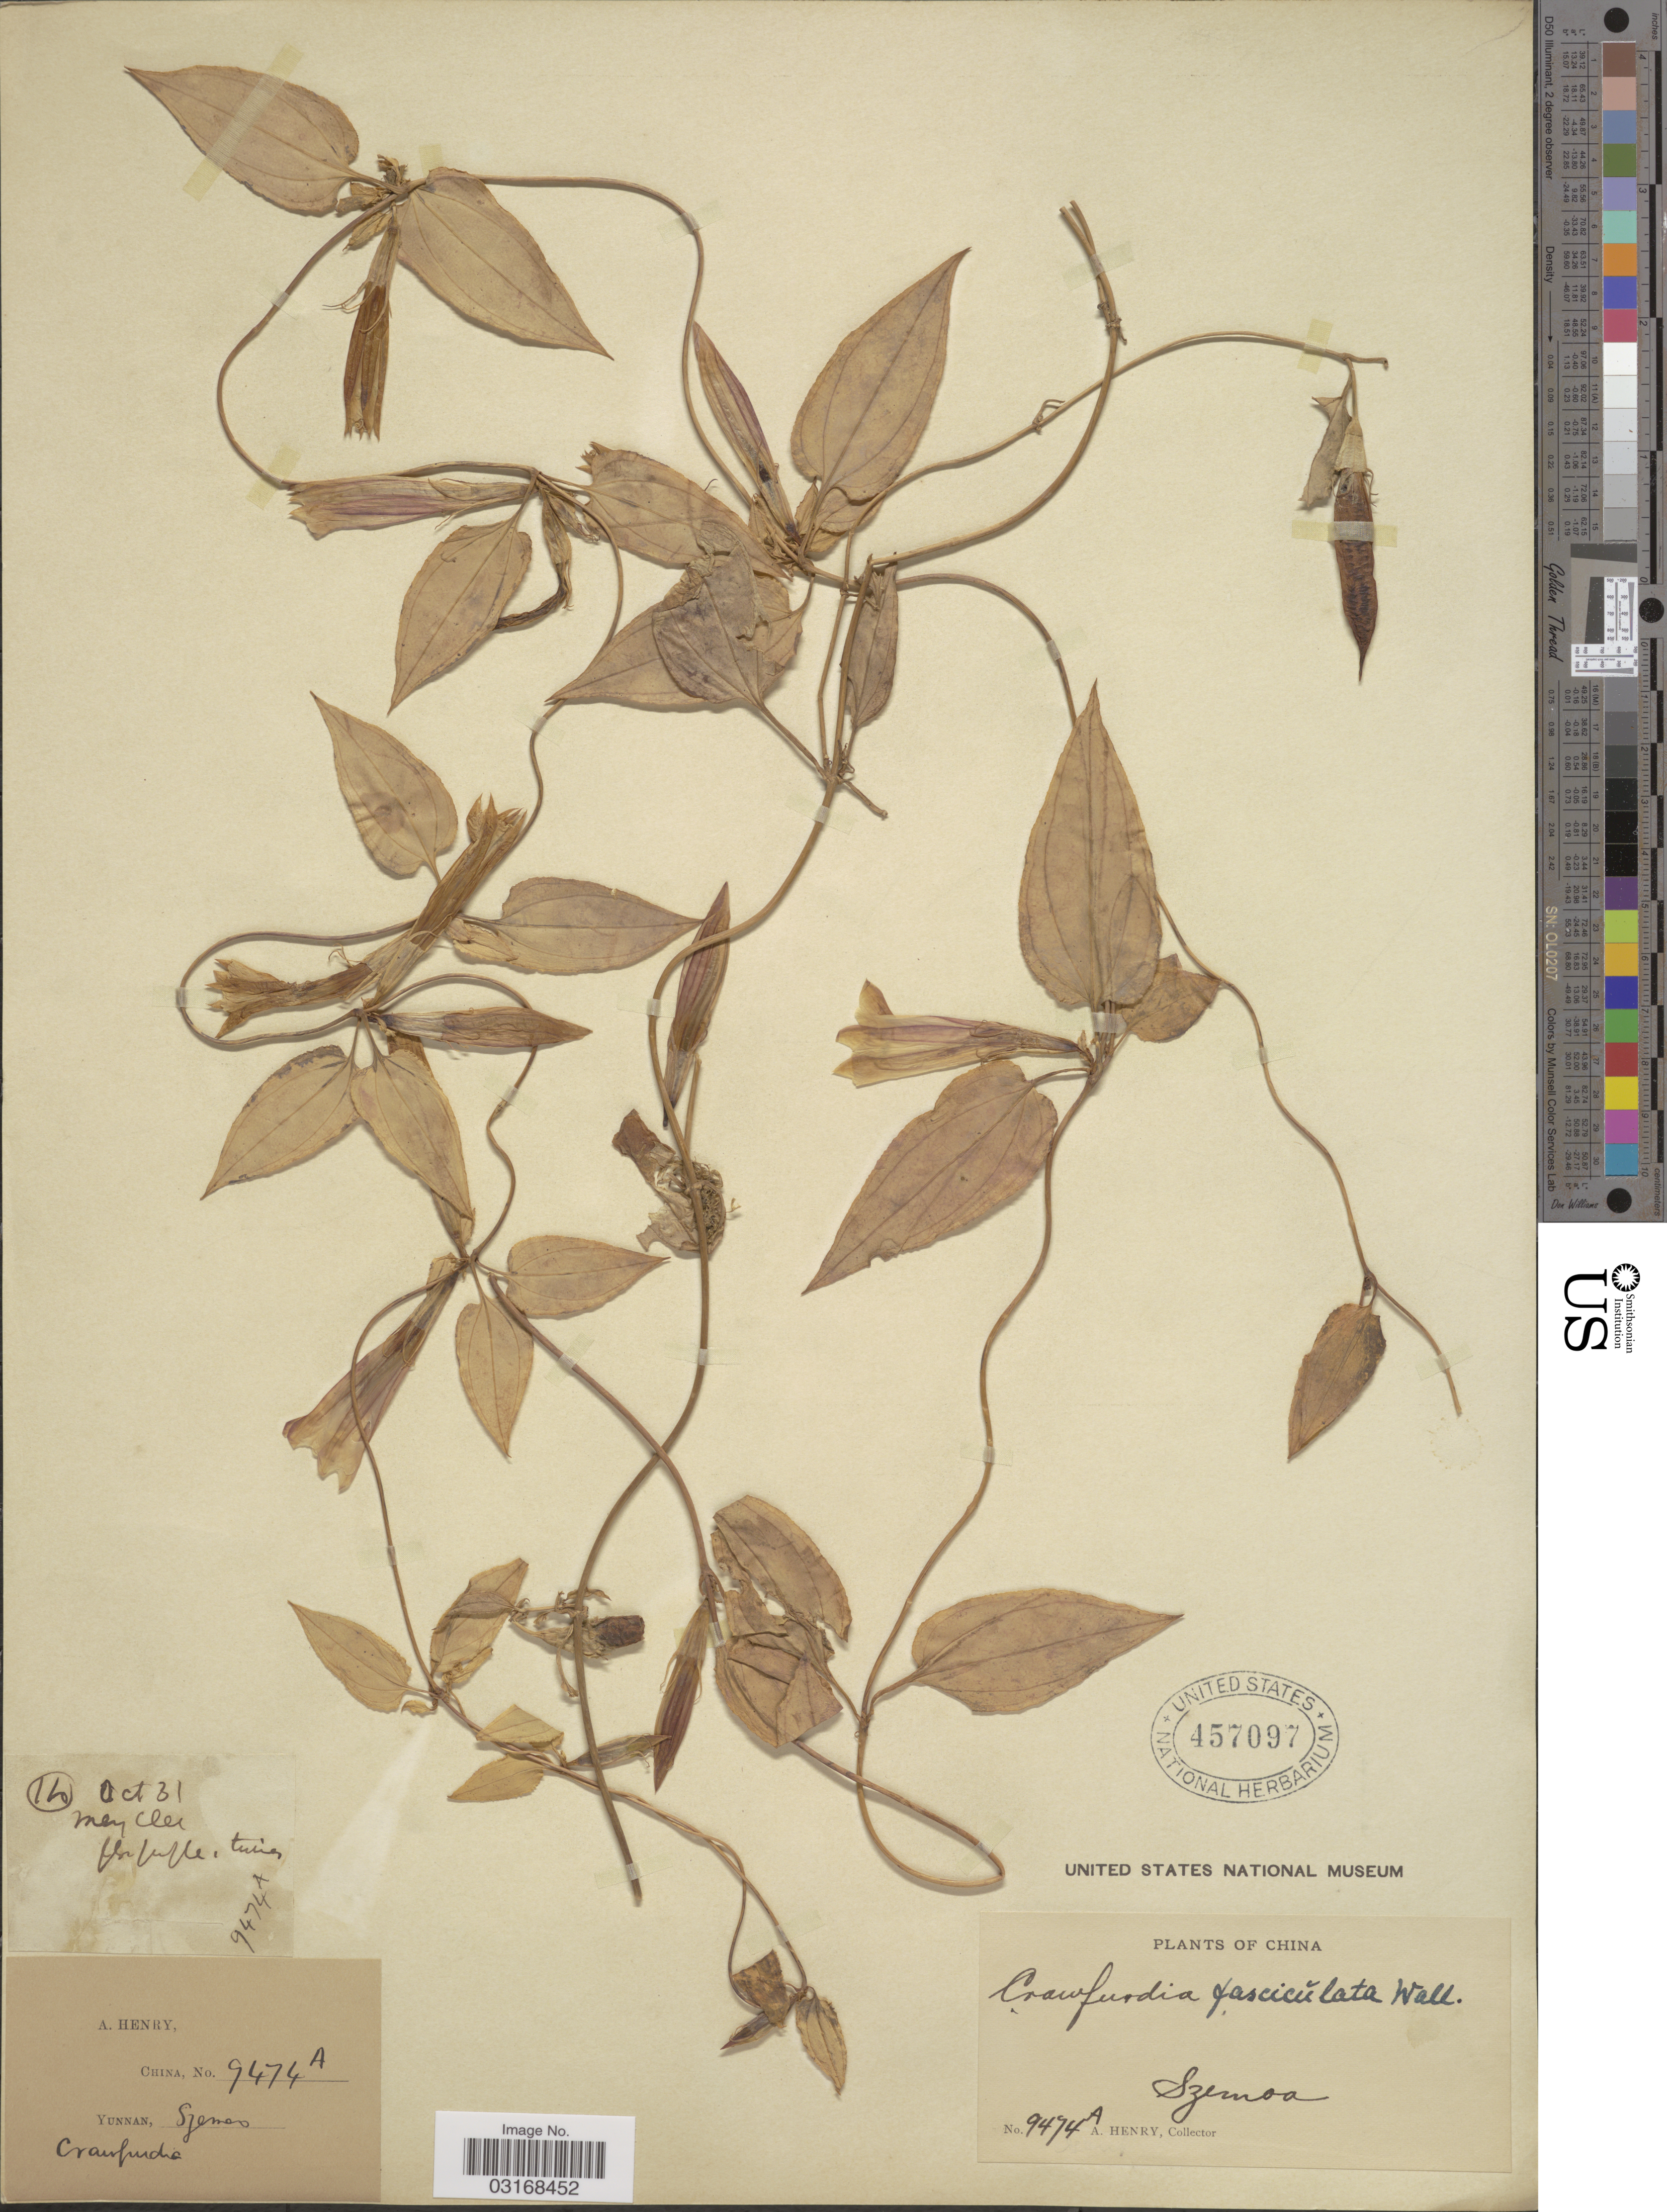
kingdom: Plantae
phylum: Tracheophyta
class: Magnoliopsida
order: Gentianales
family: Gentianaceae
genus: Crawfurdia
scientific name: Crawfurdia fasciculata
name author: Wall.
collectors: A. Henry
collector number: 9474 A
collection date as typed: Transcribed d/m/y: /10/31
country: China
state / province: Yunnan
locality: Szemoa.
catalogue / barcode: US 457097